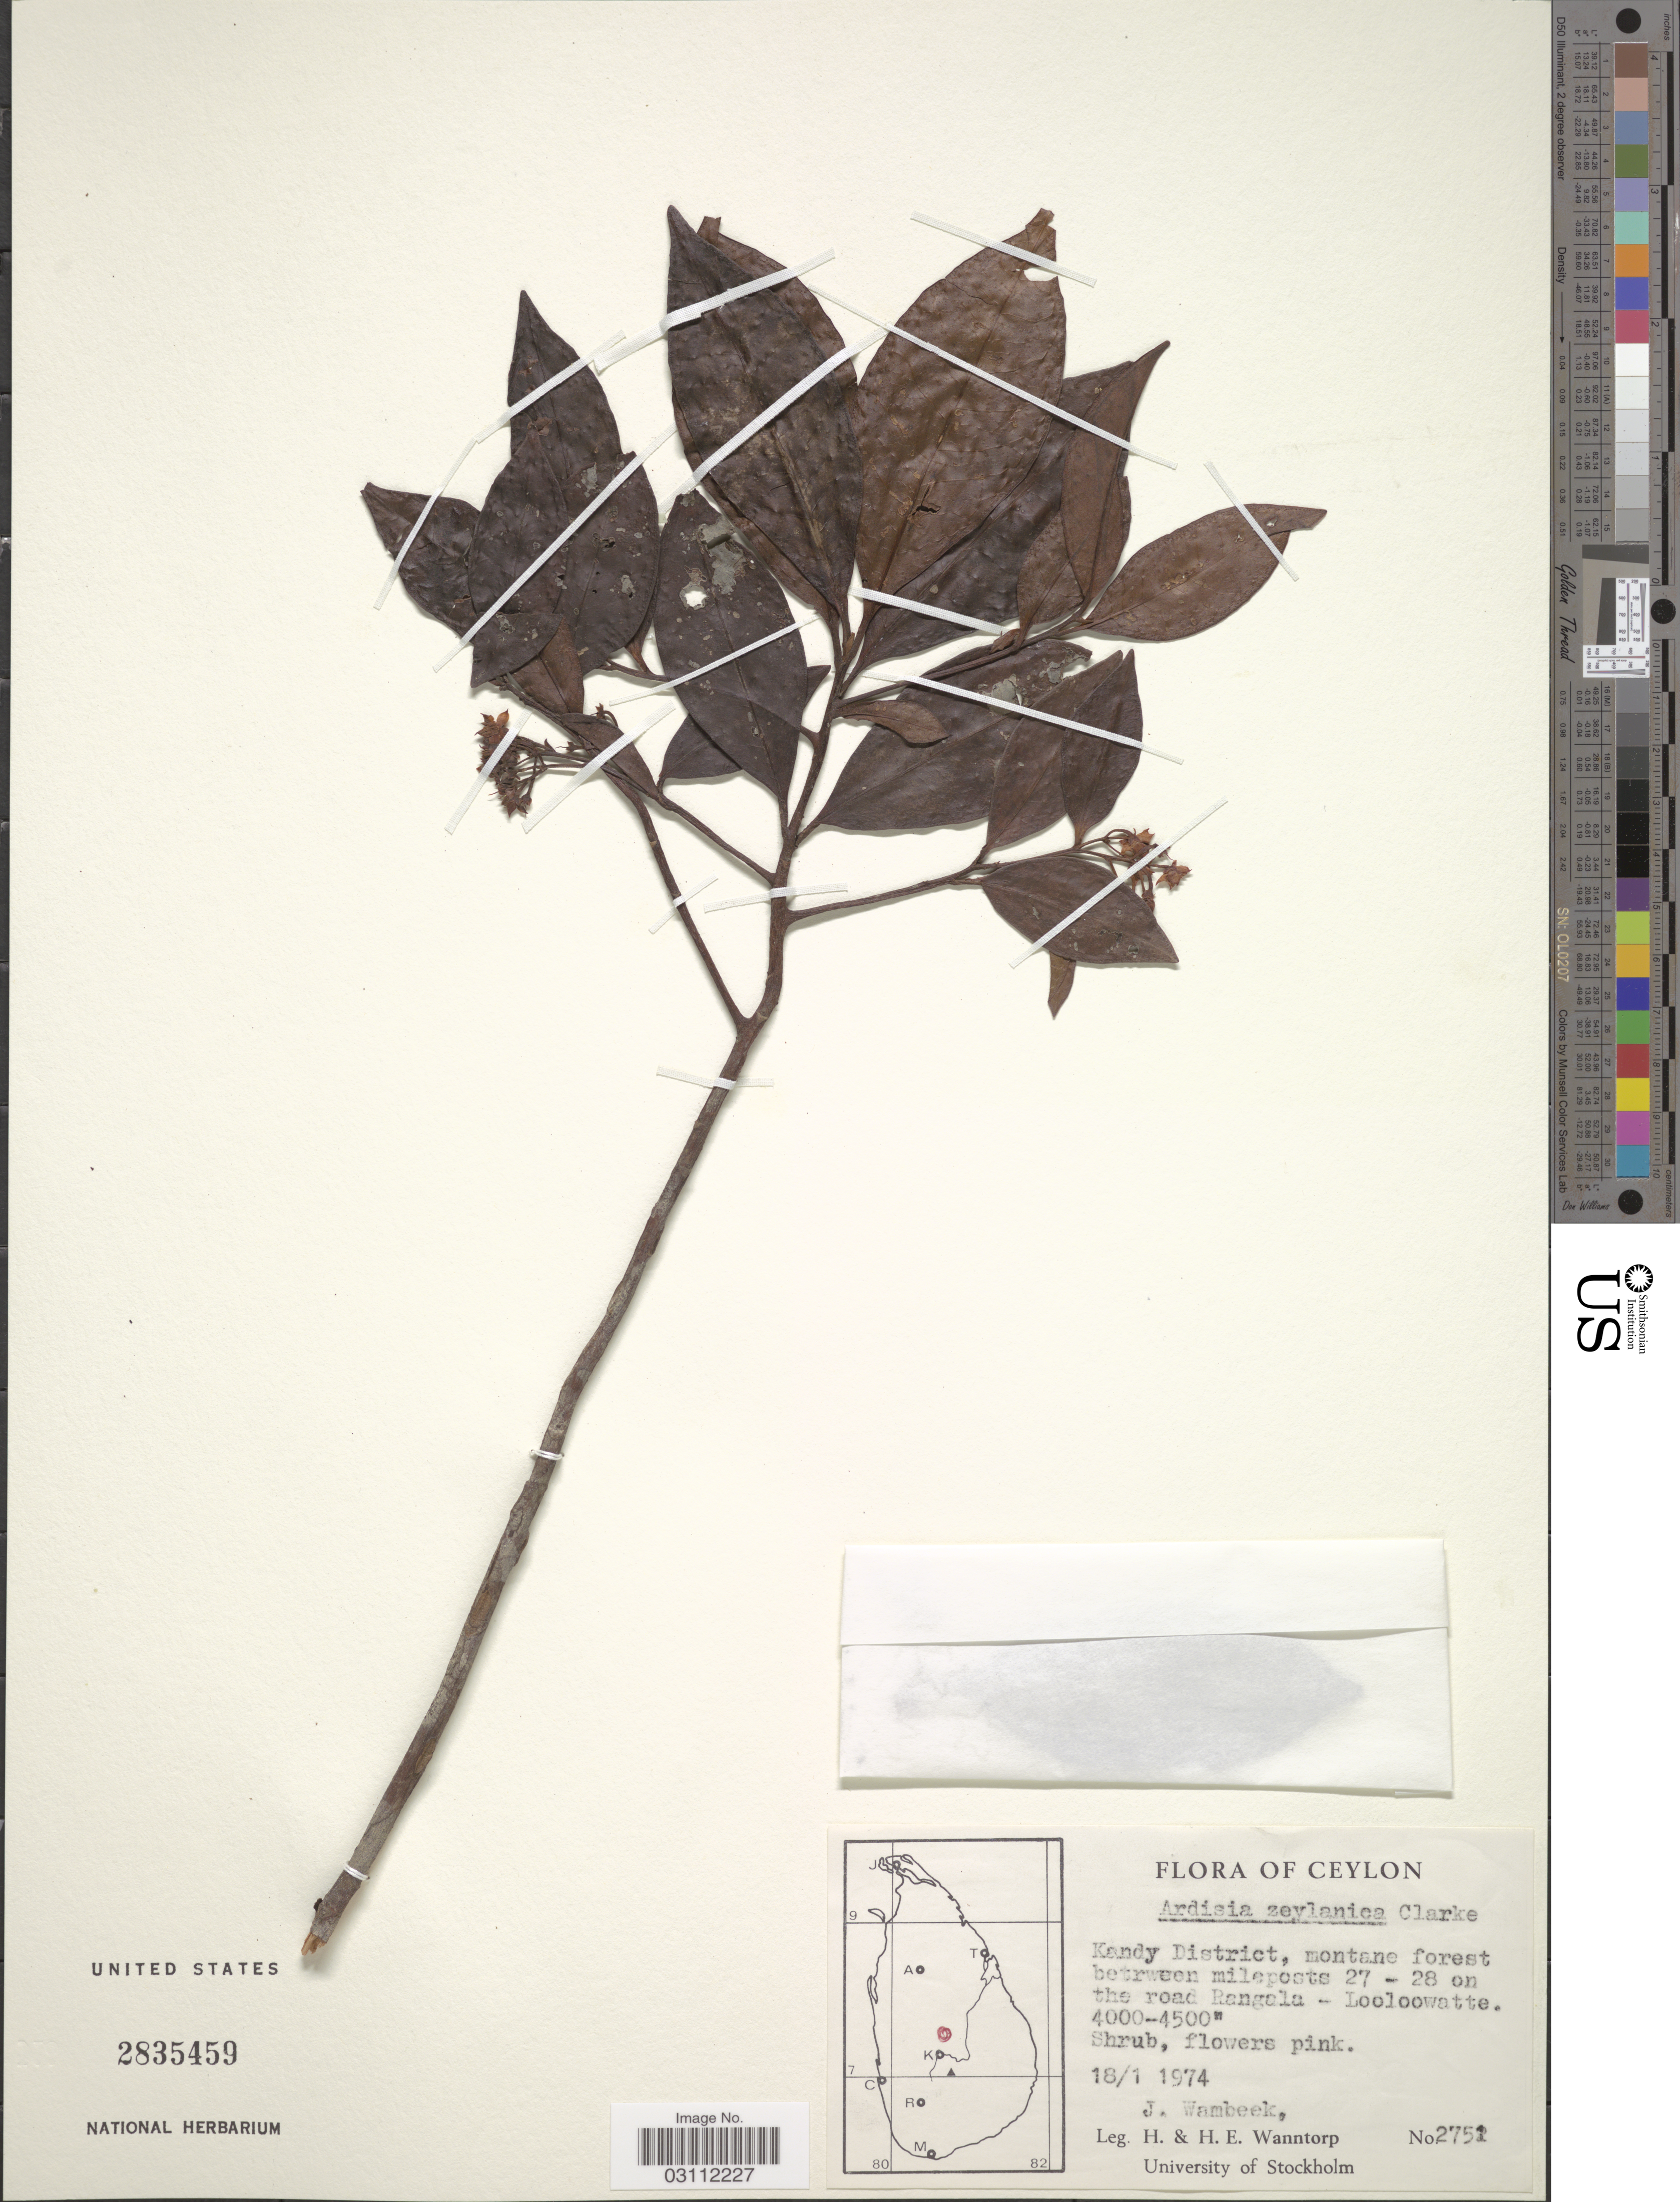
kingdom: Plantae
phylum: Tracheophyta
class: Magnoliopsida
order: Ericales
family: Primulaceae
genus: Ardisia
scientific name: Ardisia zeylanica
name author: C.B. Clarke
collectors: H. Wanntorp, H. Wanntorp & J. Wambeek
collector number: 2751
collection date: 1974-01-18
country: Sri Lanka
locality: Ceylon. Kandy District, montane forest between mileposts 27-28 on the road Rangala - Looloowatte.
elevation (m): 1219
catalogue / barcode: US 2835459